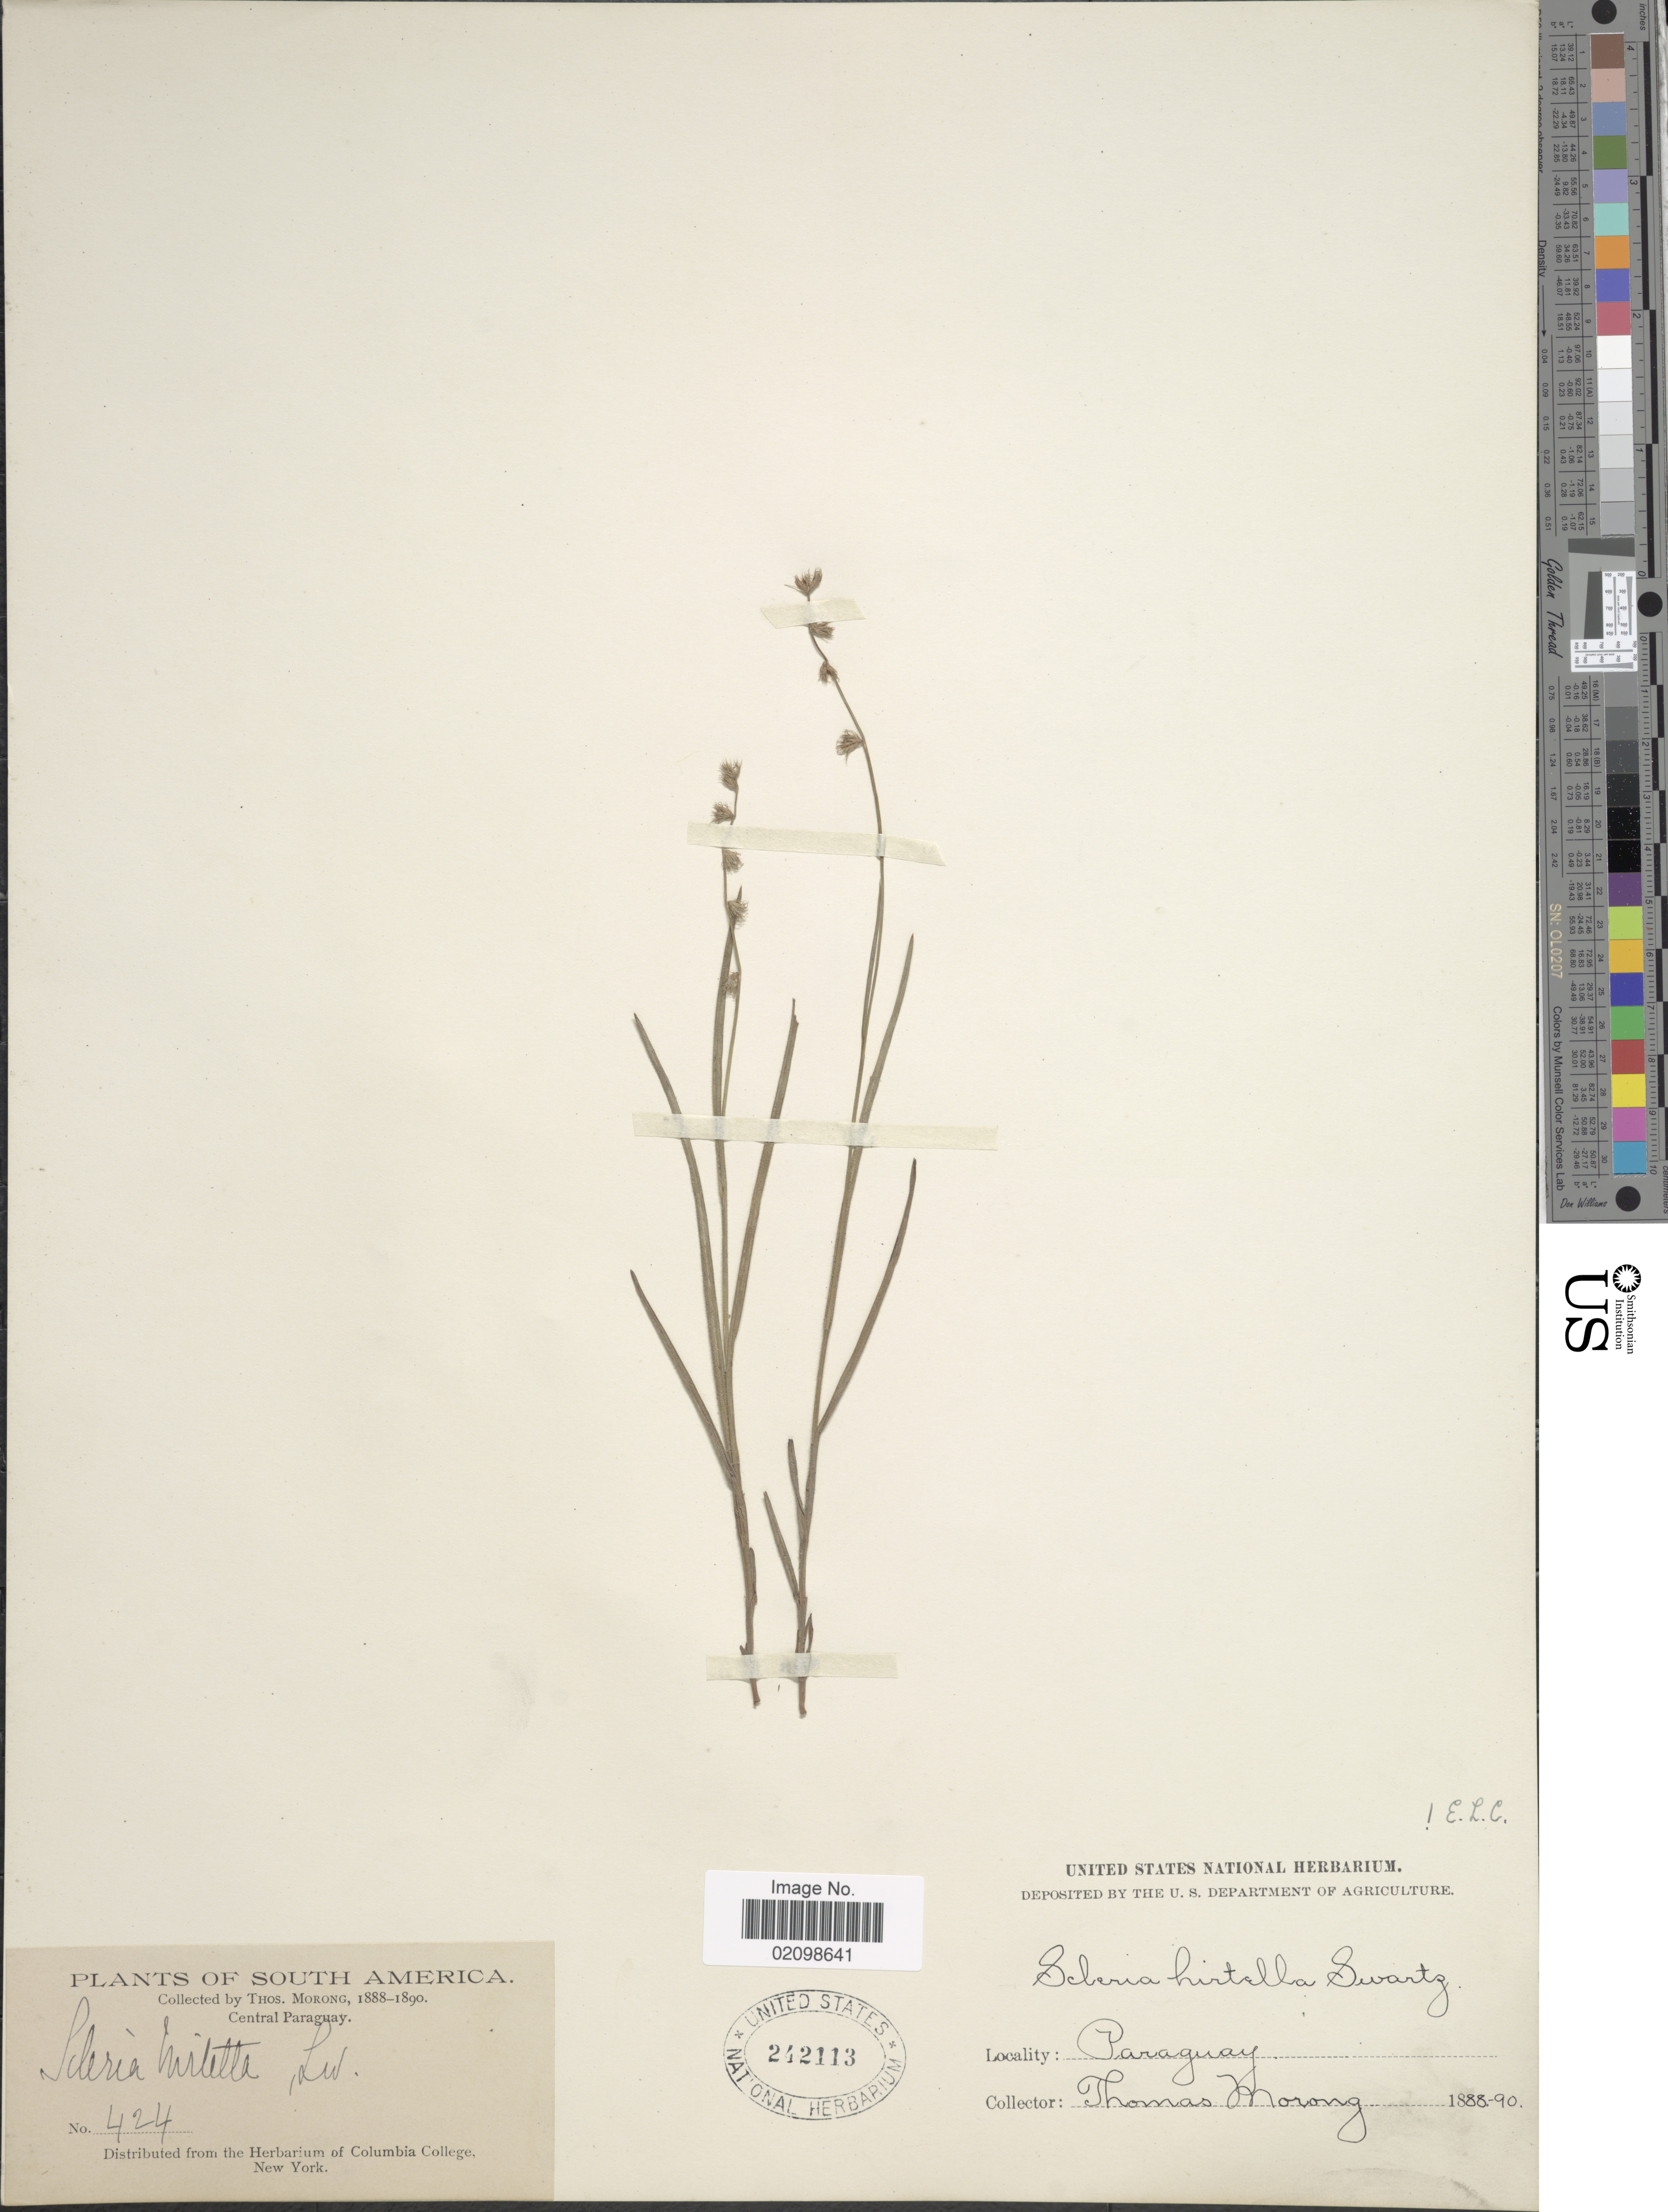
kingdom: Plantae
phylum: Tracheophyta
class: Liliopsida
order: Poales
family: Cyperaceae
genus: Scleria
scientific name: Scleria distans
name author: Poir.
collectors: ex herb. T. Morong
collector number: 424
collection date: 1888/1890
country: Paraguay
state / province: Central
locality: Central Paraguay. South America.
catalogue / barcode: US 242113